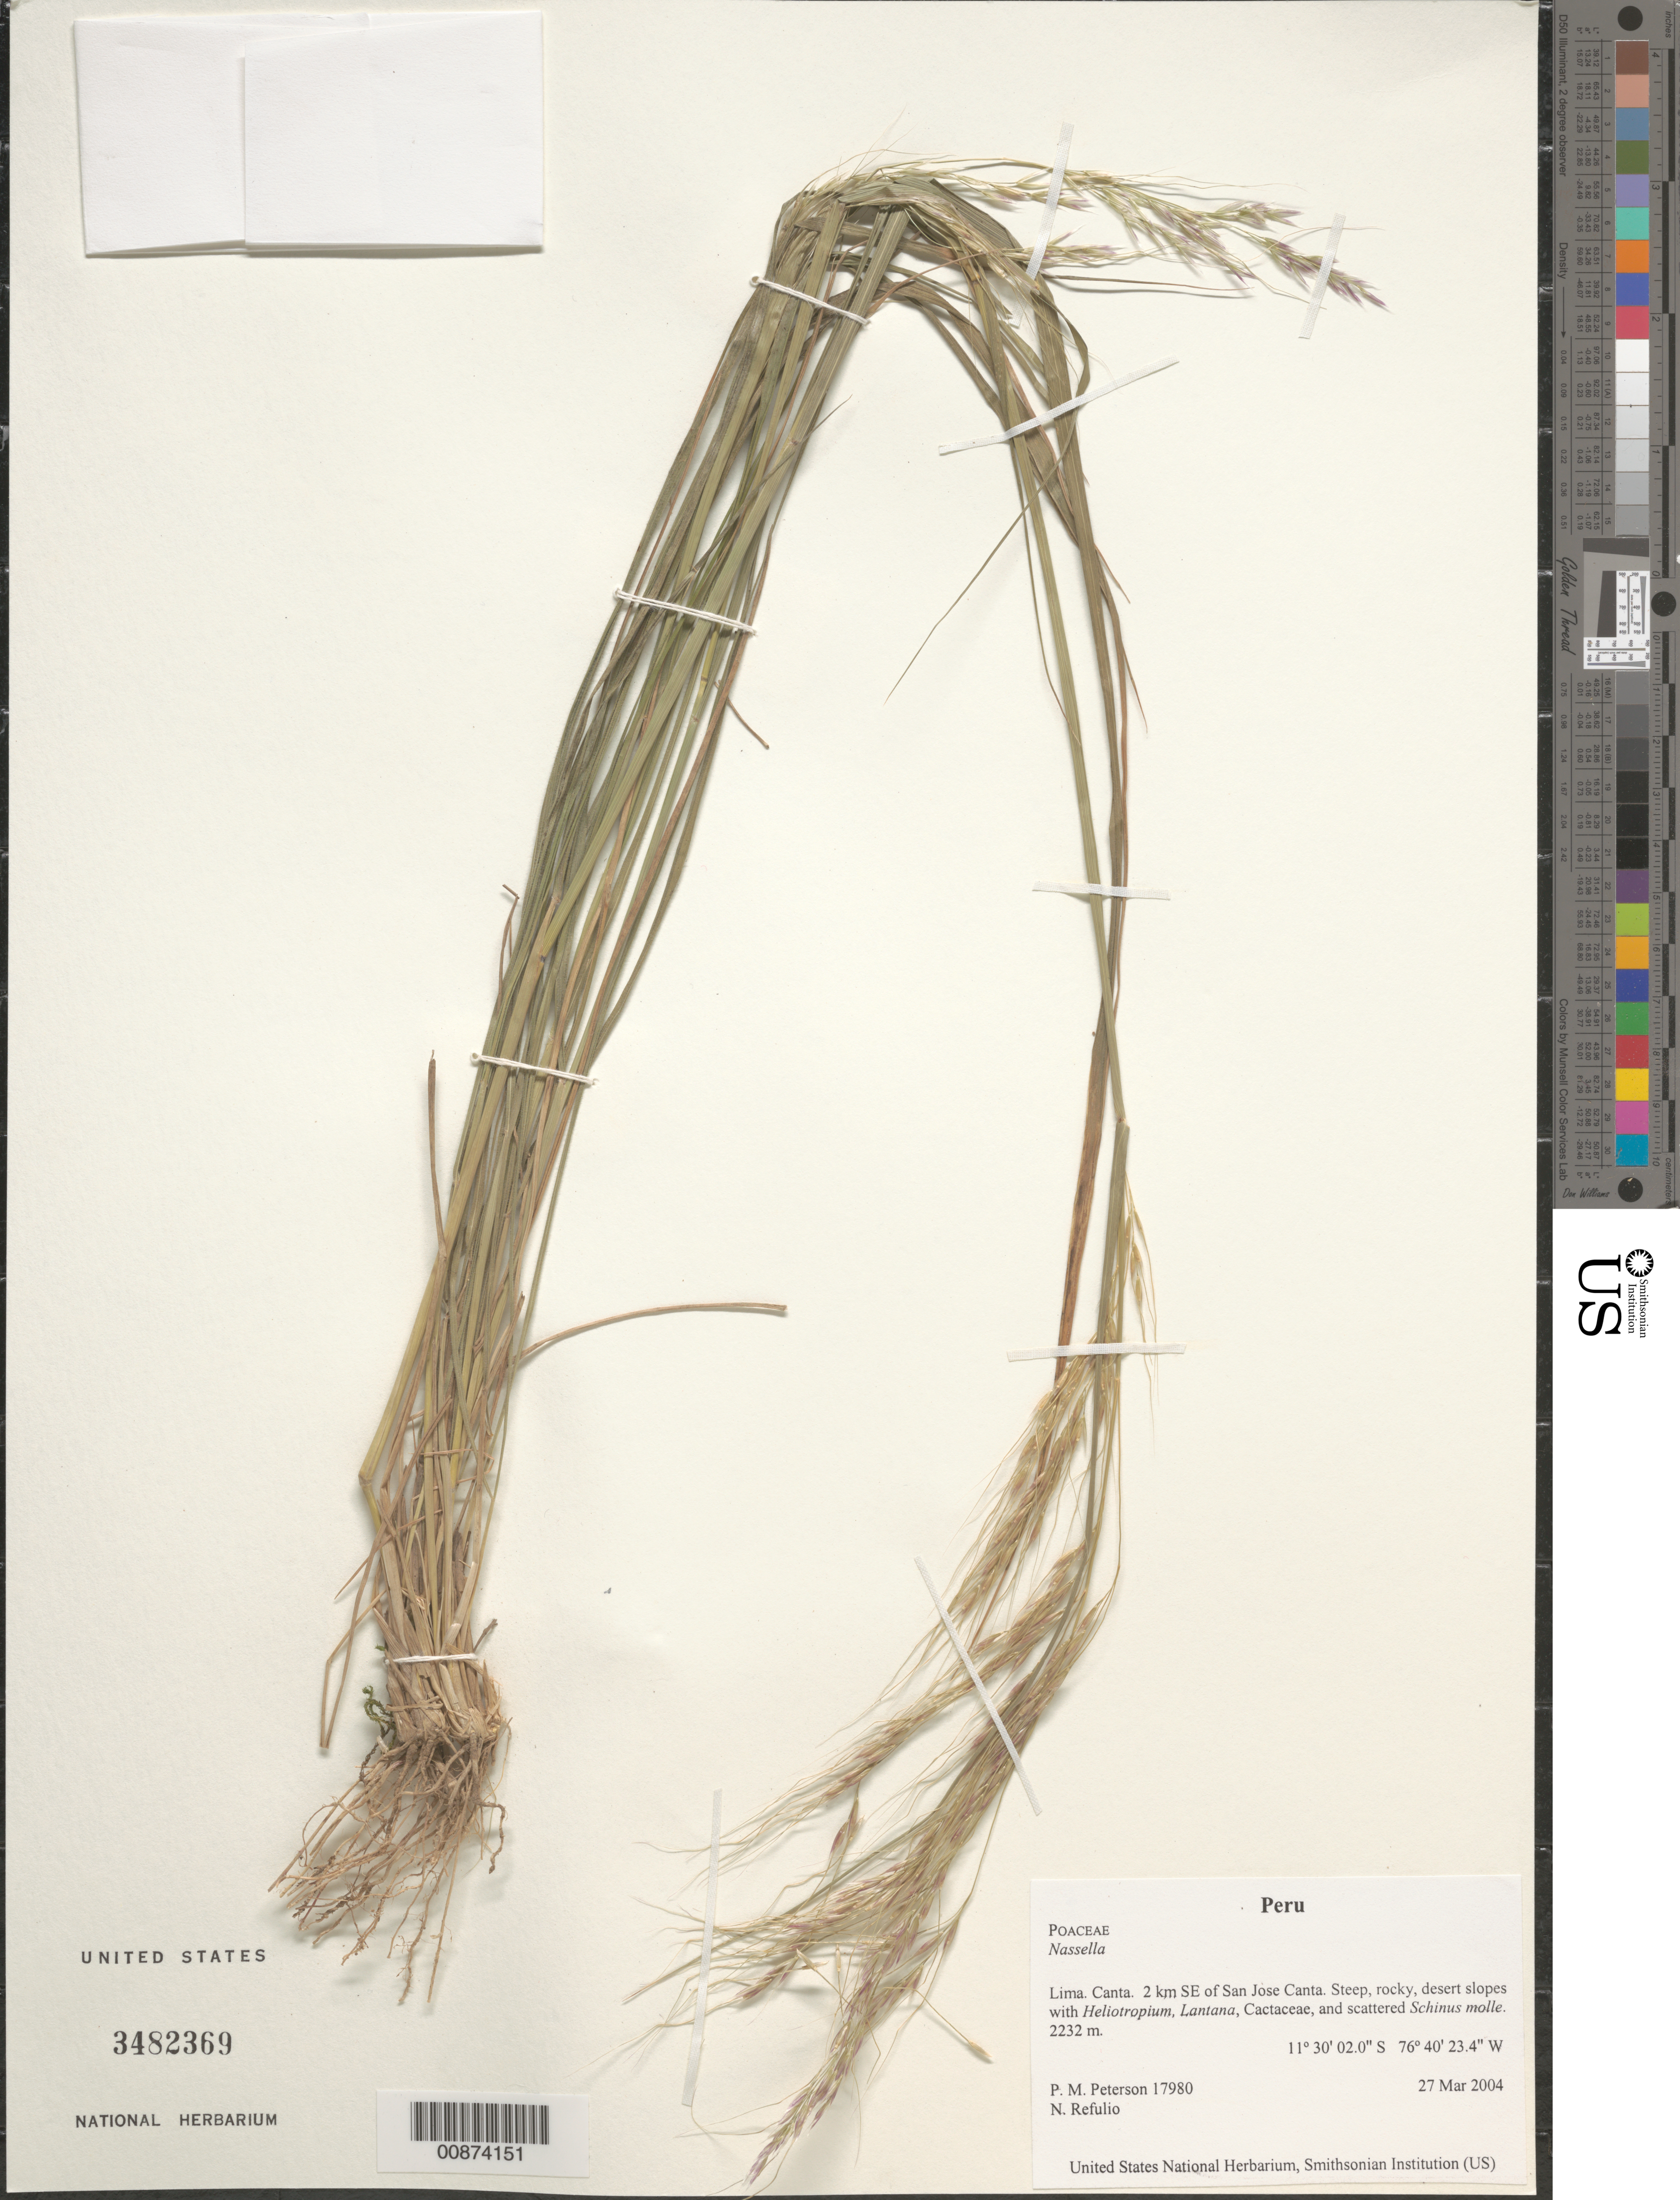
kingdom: Plantae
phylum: Tracheophyta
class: Liliopsida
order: Poales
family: Poaceae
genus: Nassella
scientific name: Nassella sp.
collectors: P. M. Peterson & N. Refulio-Rodríguez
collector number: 17980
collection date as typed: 27 Mar 2004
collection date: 2004-03-27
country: Peru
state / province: Lima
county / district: Canta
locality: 2 km SE of San Jose Canta. Steep, rocky, desert slopes with Heliotropium, Lantana, Cactaceae, and scattered Schinus molle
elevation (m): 2232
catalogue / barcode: US 3482369